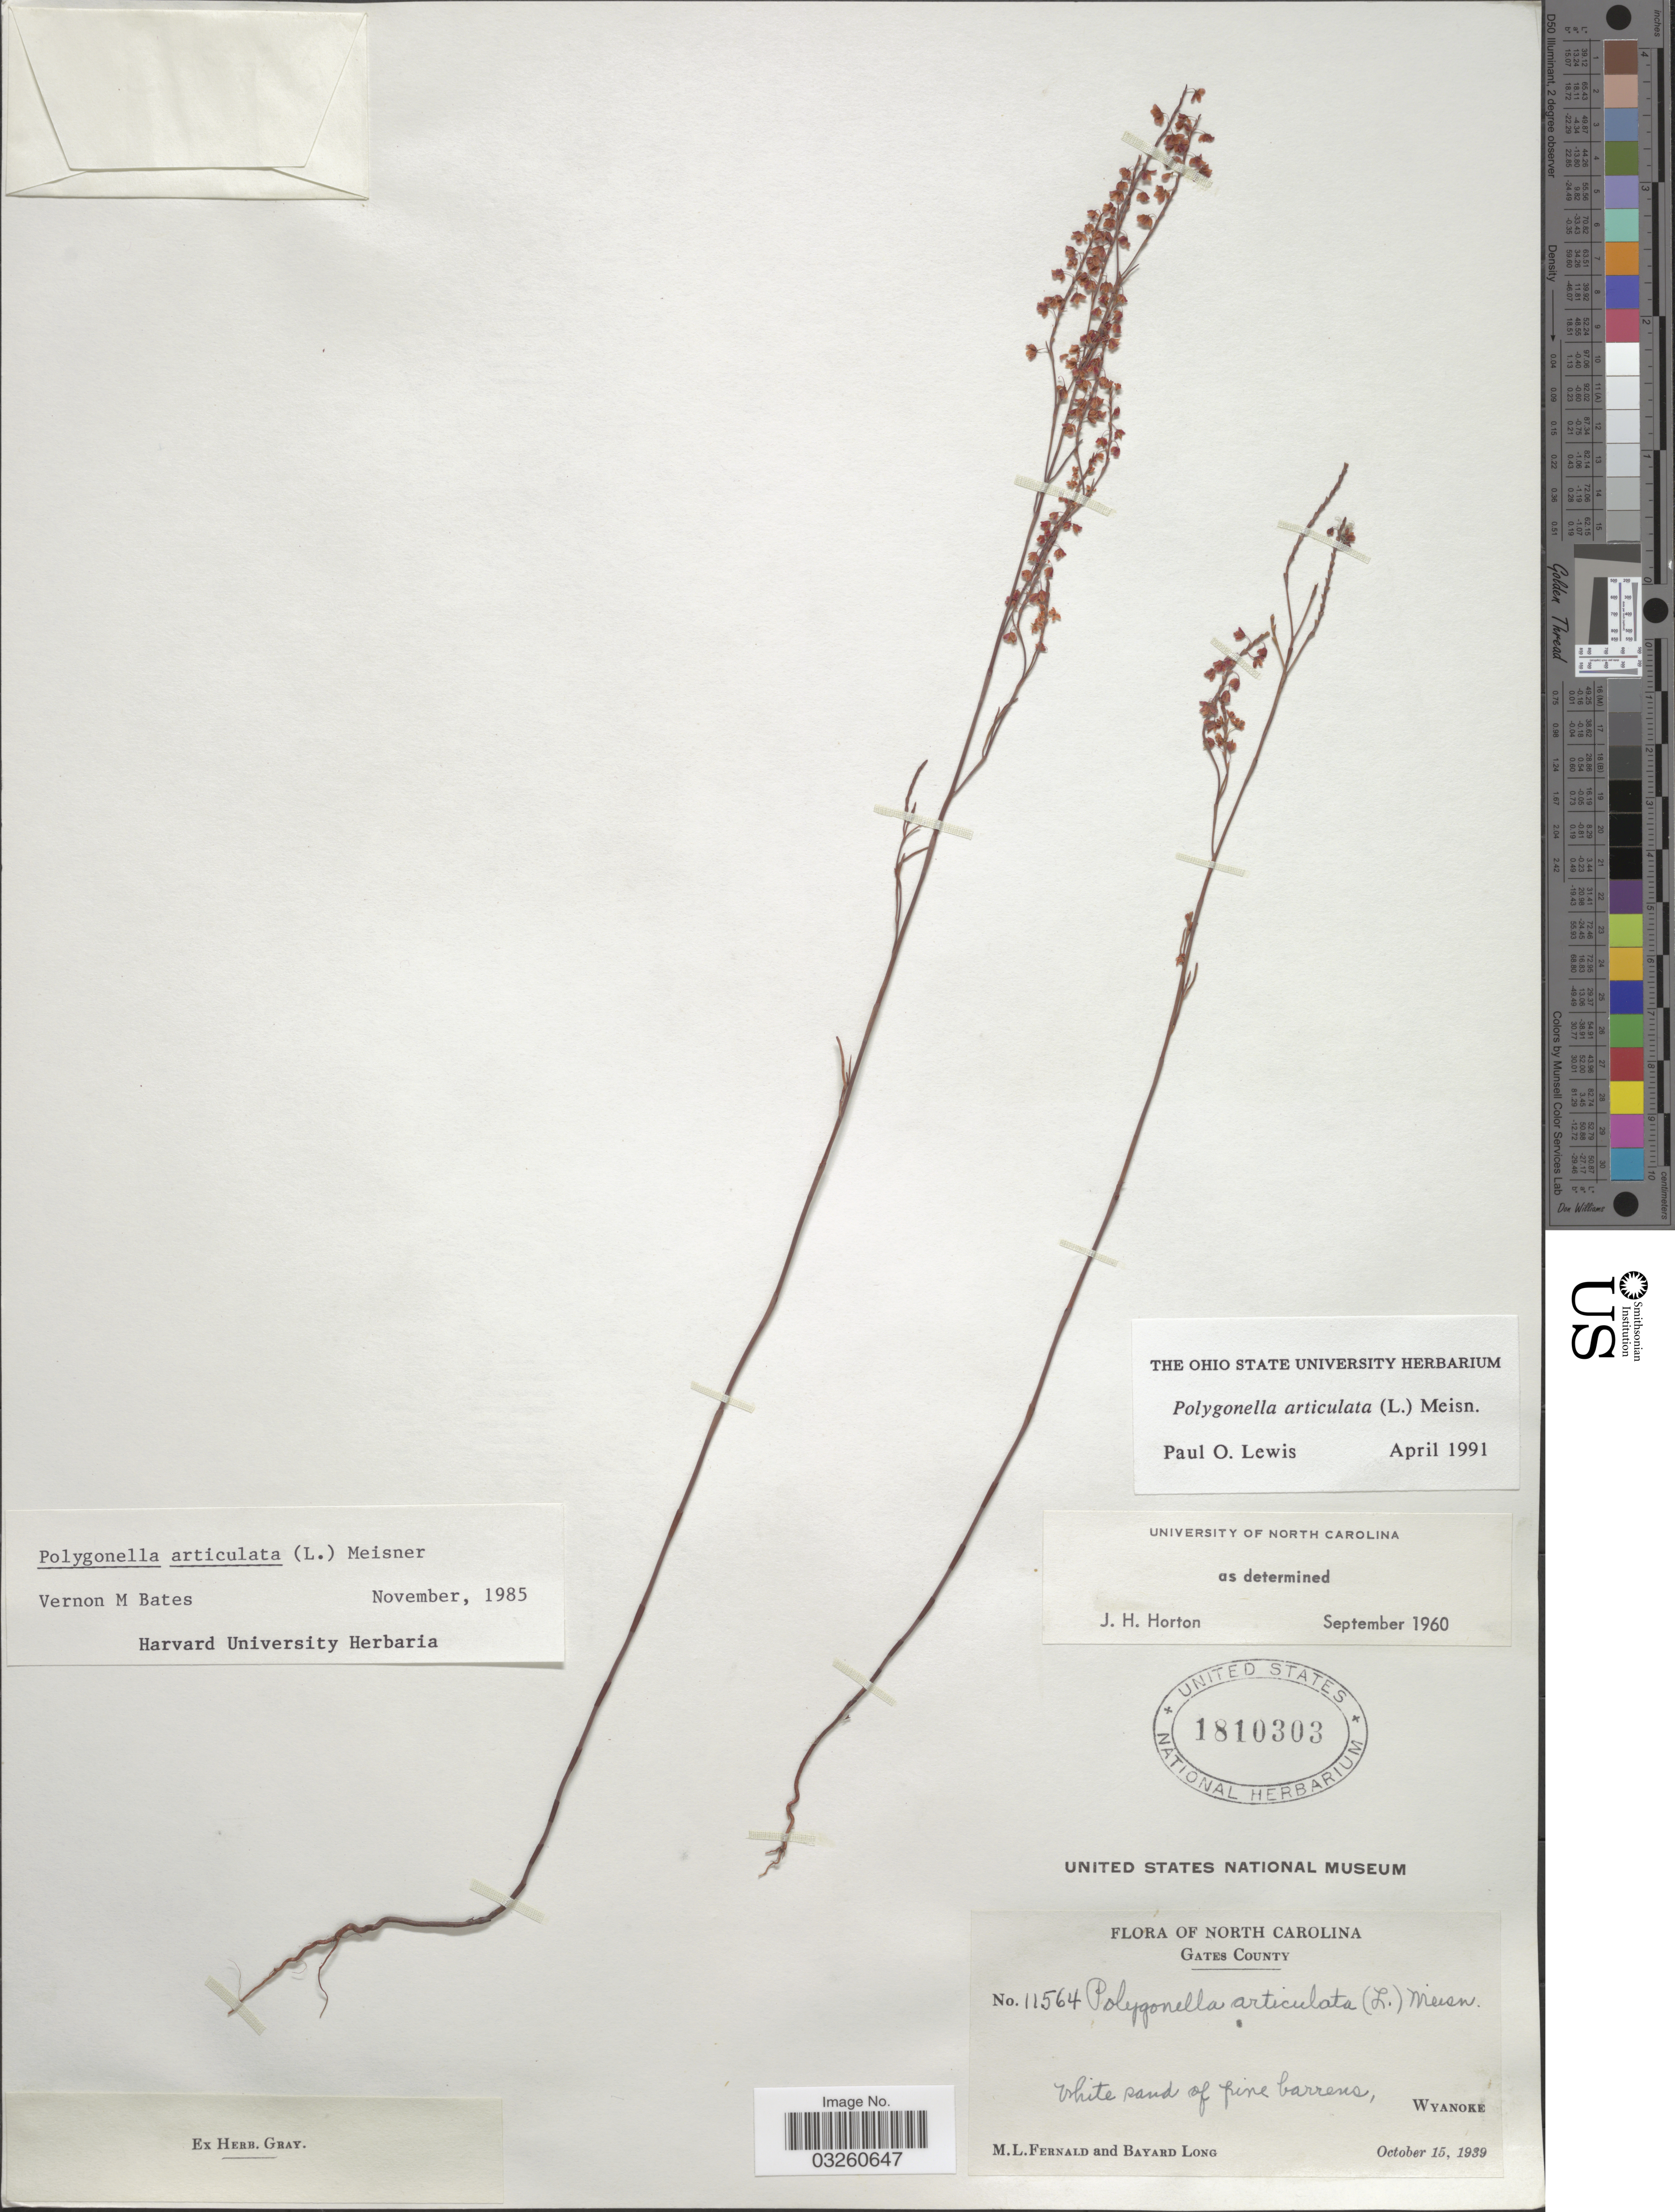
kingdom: Plantae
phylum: Tracheophyta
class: Magnoliopsida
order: Caryophyllales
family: Polygonaceae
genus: Polygonella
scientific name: Polygonella articulata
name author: (L.) Meisn.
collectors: M. L. Fernald & B. Long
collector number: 11564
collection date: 1939-10-15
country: United States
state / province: North Carolina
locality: Gates County. Wyanoke.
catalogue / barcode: US 1810303